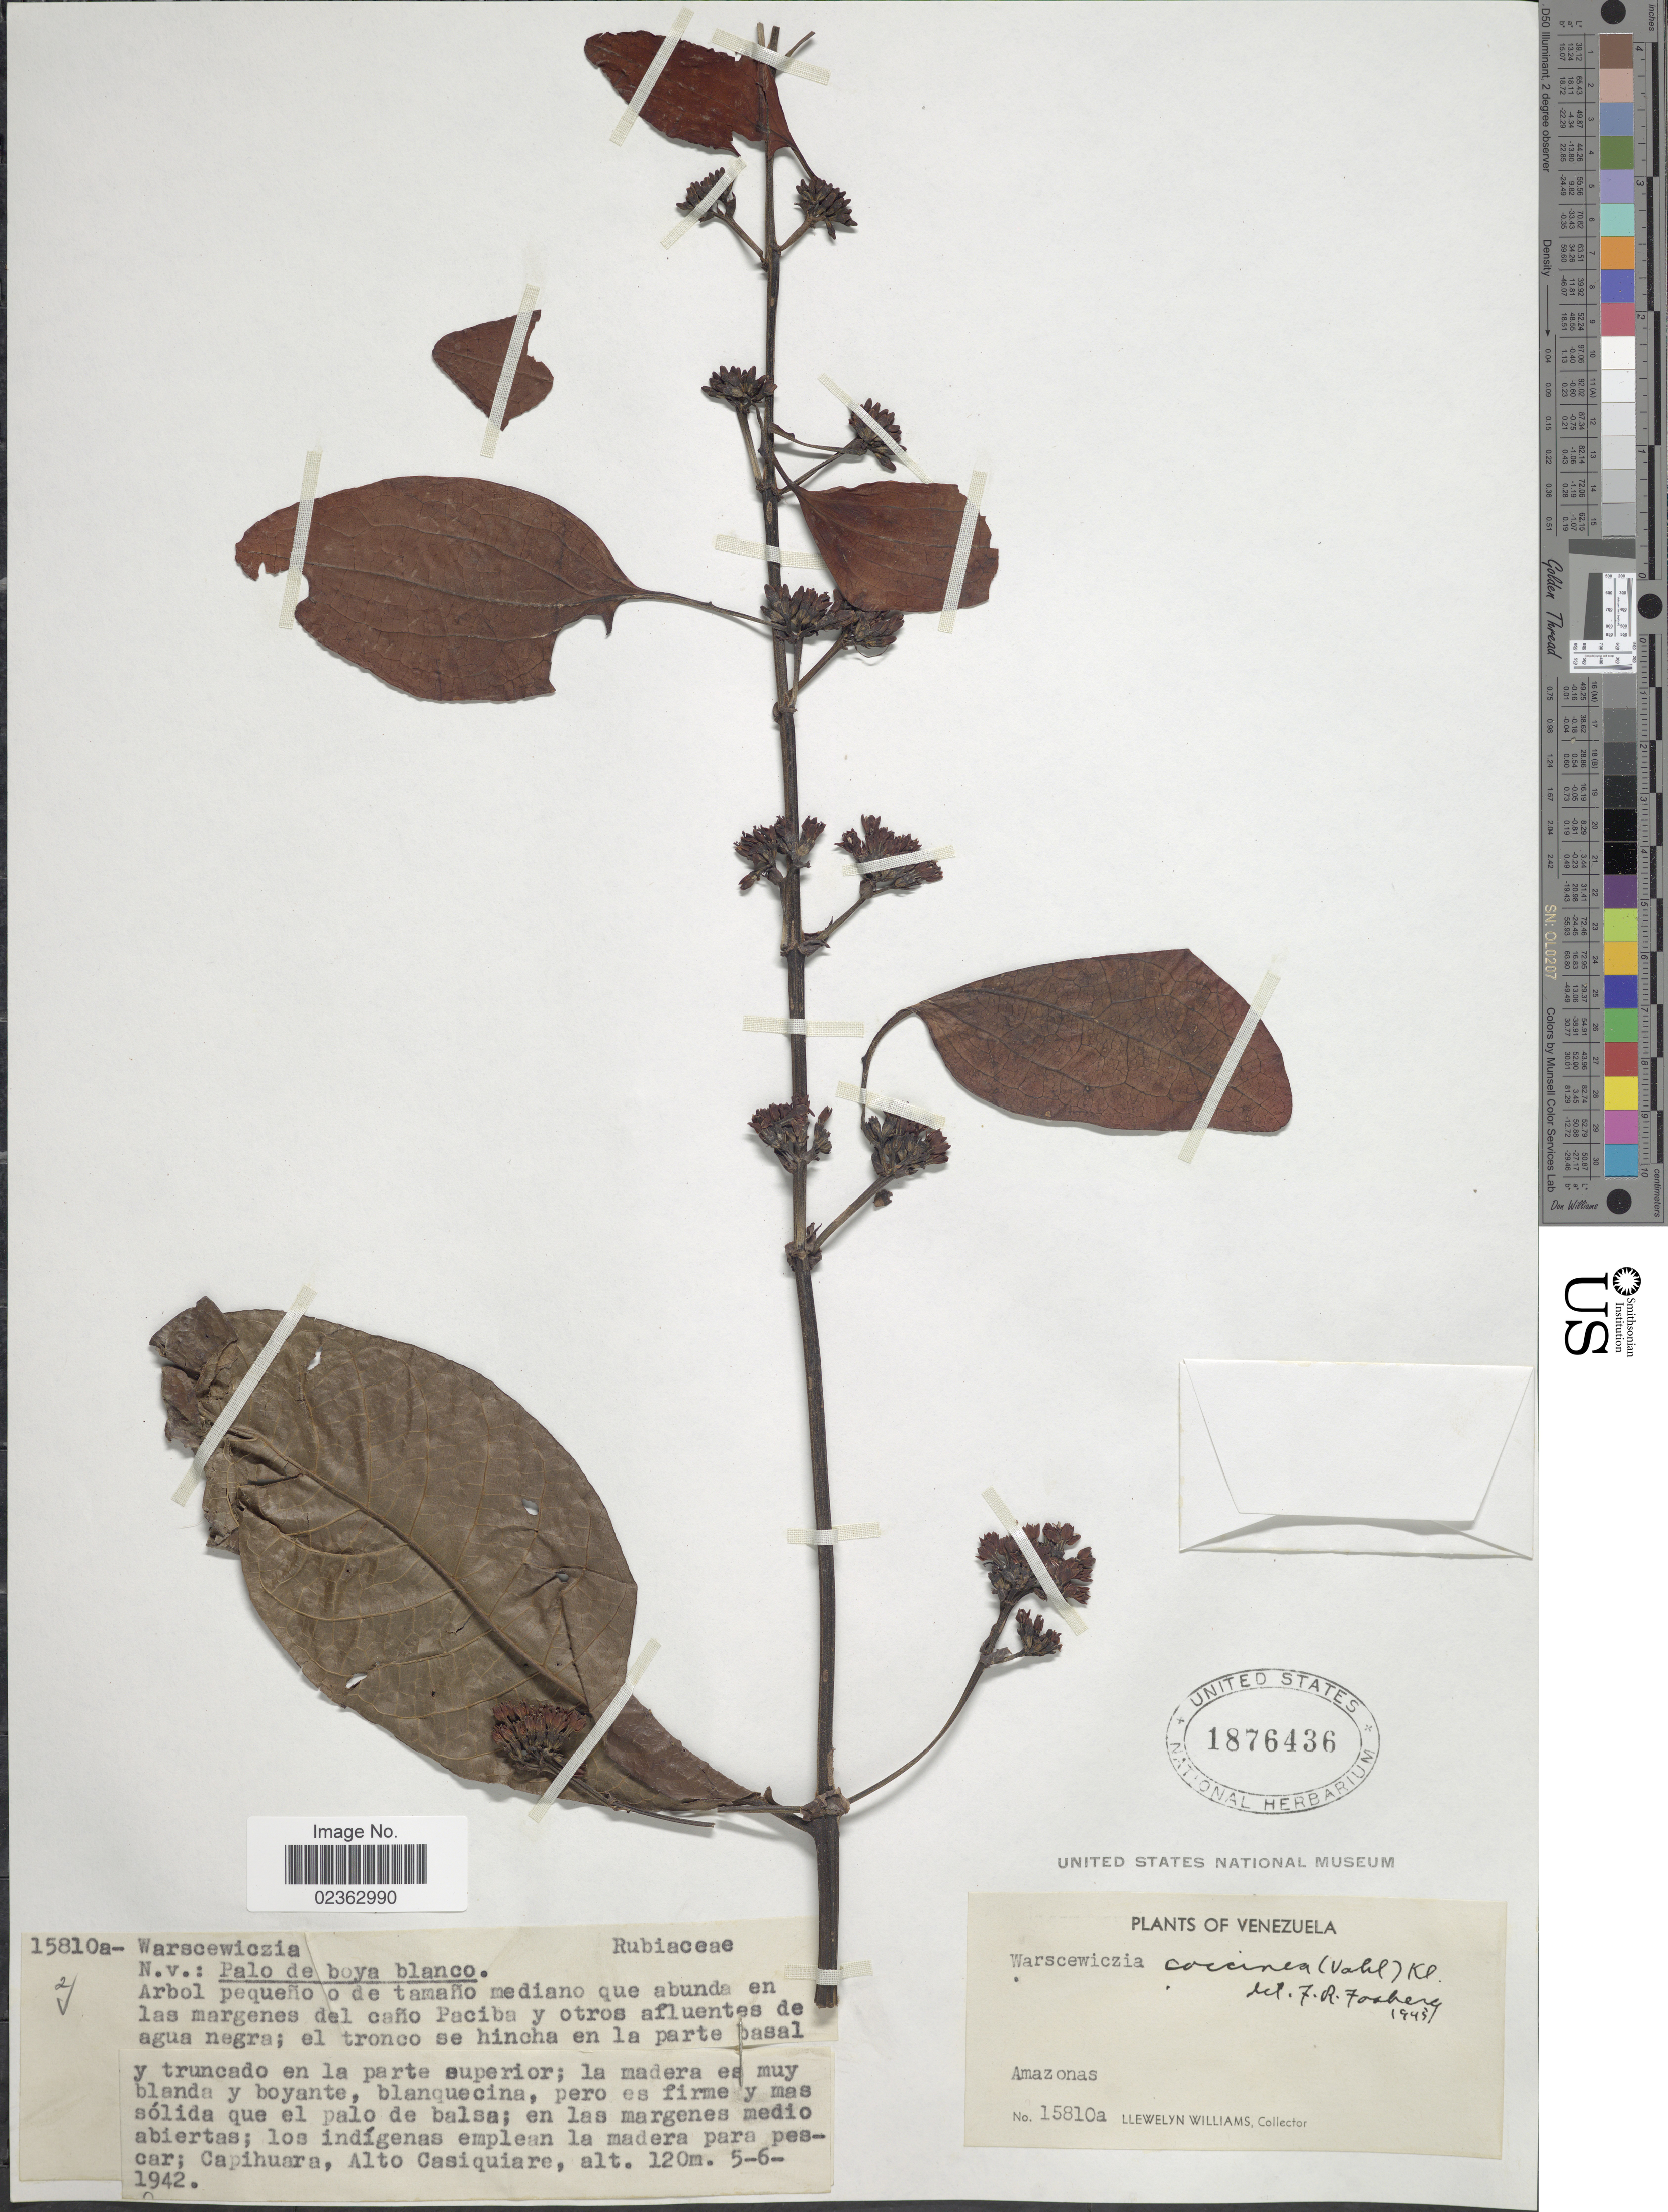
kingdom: Plantae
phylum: Tracheophyta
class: Magnoliopsida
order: Gentianales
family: Rubiaceae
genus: Warszewiczia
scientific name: Warszewiczia coccinea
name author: (Vahl) Klotzsch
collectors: Ll. Williams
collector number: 15810a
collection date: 1942-06-05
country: Venezuela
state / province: Amazonas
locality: Capihuara, Alto Casiquiare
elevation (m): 120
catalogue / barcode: US 1876436